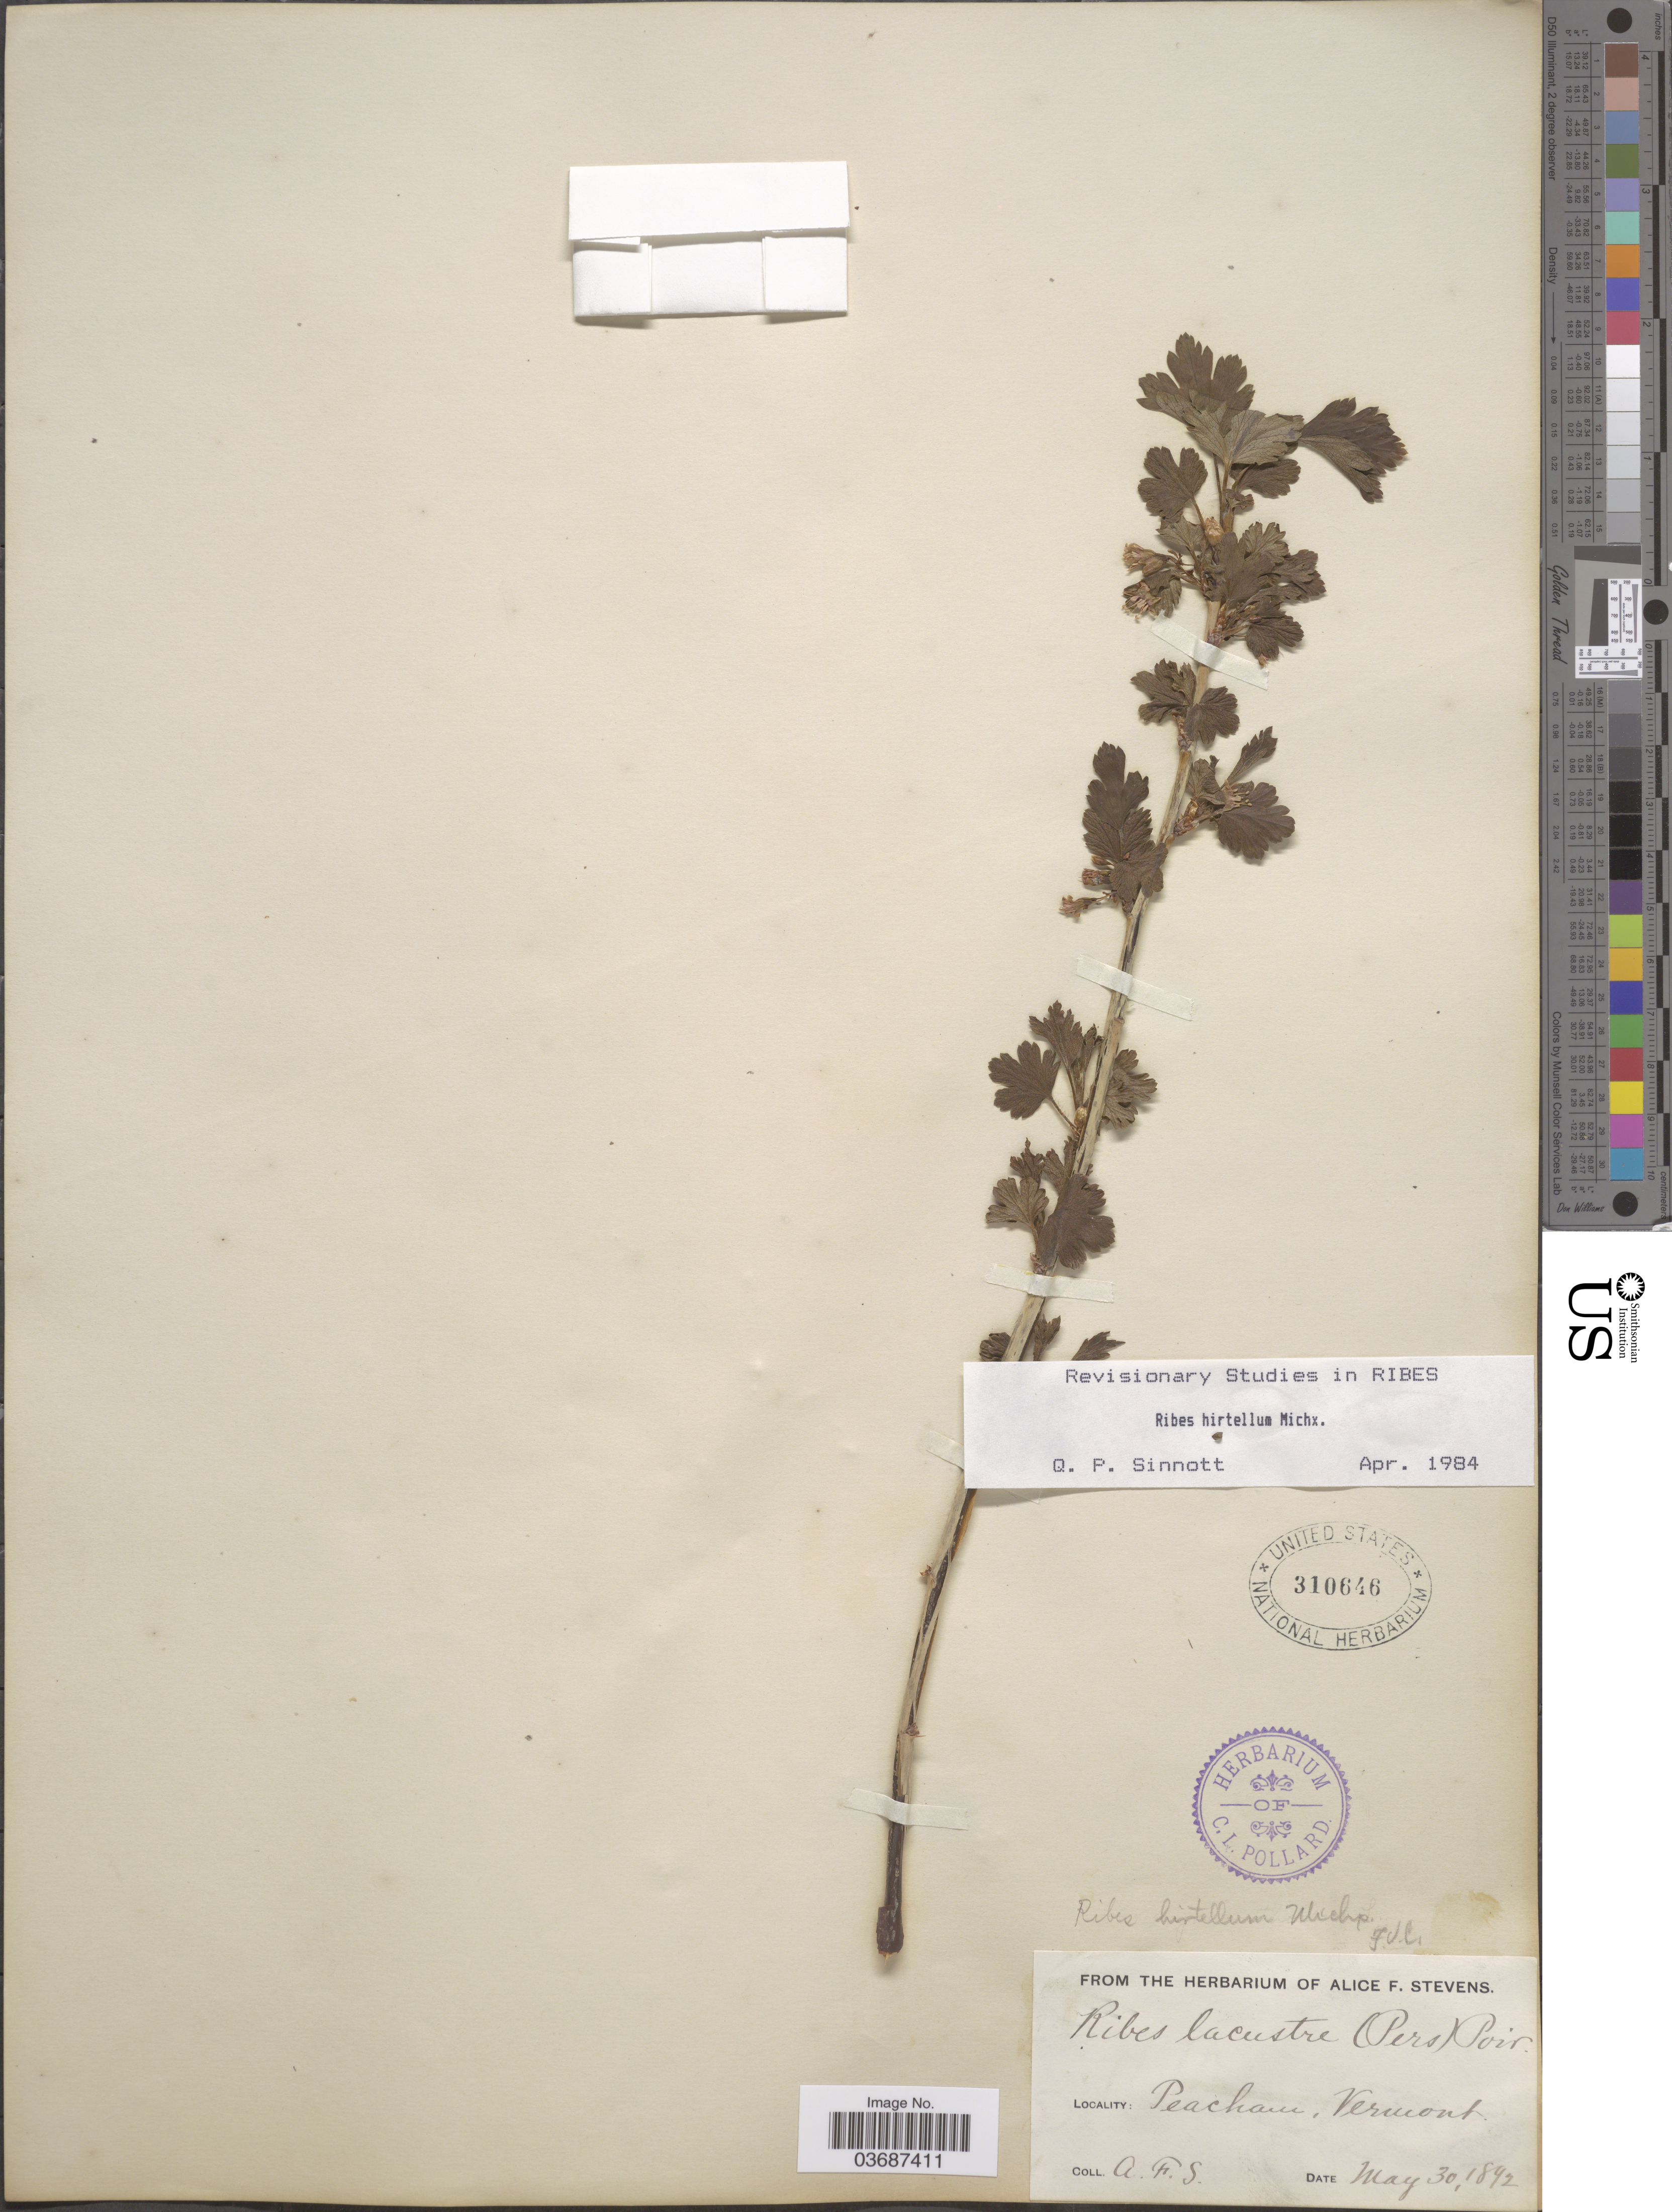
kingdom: Plantae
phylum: Tracheophyta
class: Magnoliopsida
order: Saxifragales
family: Grossulariaceae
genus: Ribes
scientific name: Ribes hirtellum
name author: Michx.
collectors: A. Stevens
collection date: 1892-05-30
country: United States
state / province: Vermont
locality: Peacham.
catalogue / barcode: US 310646